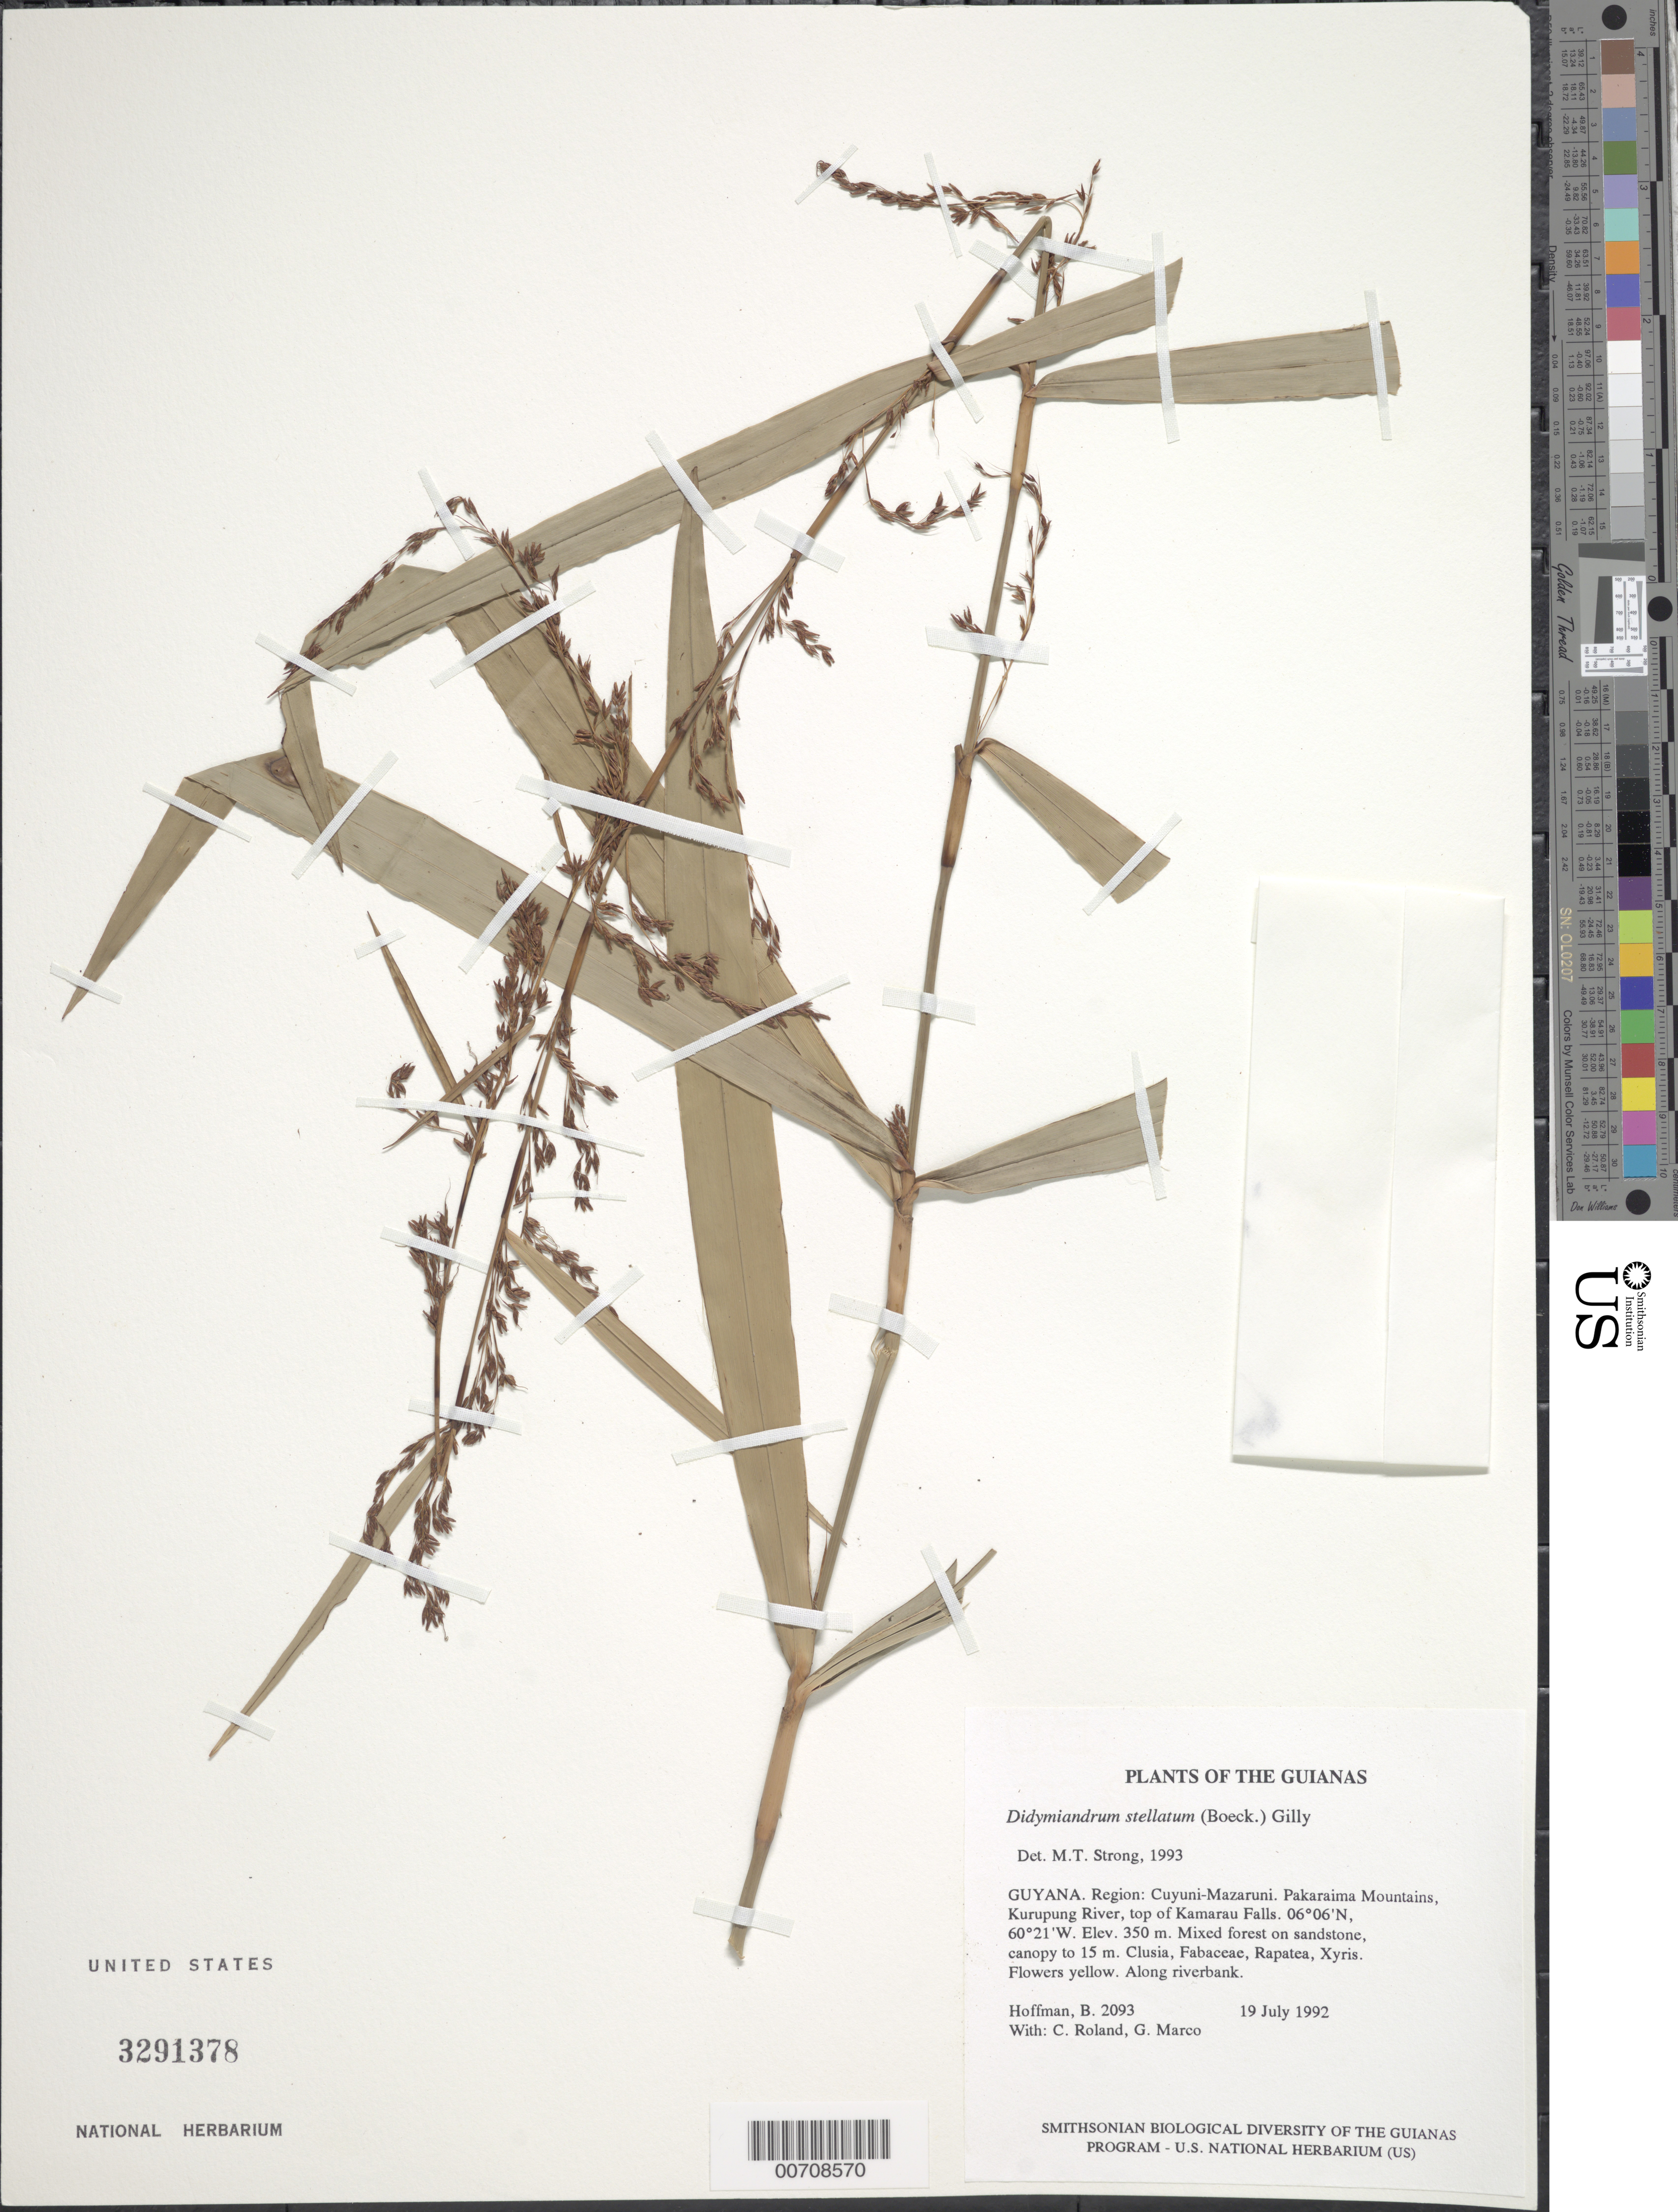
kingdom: Plantae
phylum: Tracheophyta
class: Liliopsida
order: Poales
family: Cyperaceae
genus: Didymiandrum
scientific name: Didymiandrum stellatum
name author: (Boeckeler) Gilly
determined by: Strong, M. T., (US), Smithsonian Institution - National Museum of Natural History (UNITED STATES)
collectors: B. Hoffman, C. Roland & G. Marco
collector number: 2093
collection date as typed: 19 July 1992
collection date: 1992-07-19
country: Guyana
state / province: Cuyuni-Mazaruni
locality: Pakaraima Mountains, Kurupung River, top of Kumarau Falls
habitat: Mixed forest on sandstone, canopy to 15 m. Clusia, Fabaceae, Rapatea, Xyris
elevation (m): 350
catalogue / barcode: US 3291378